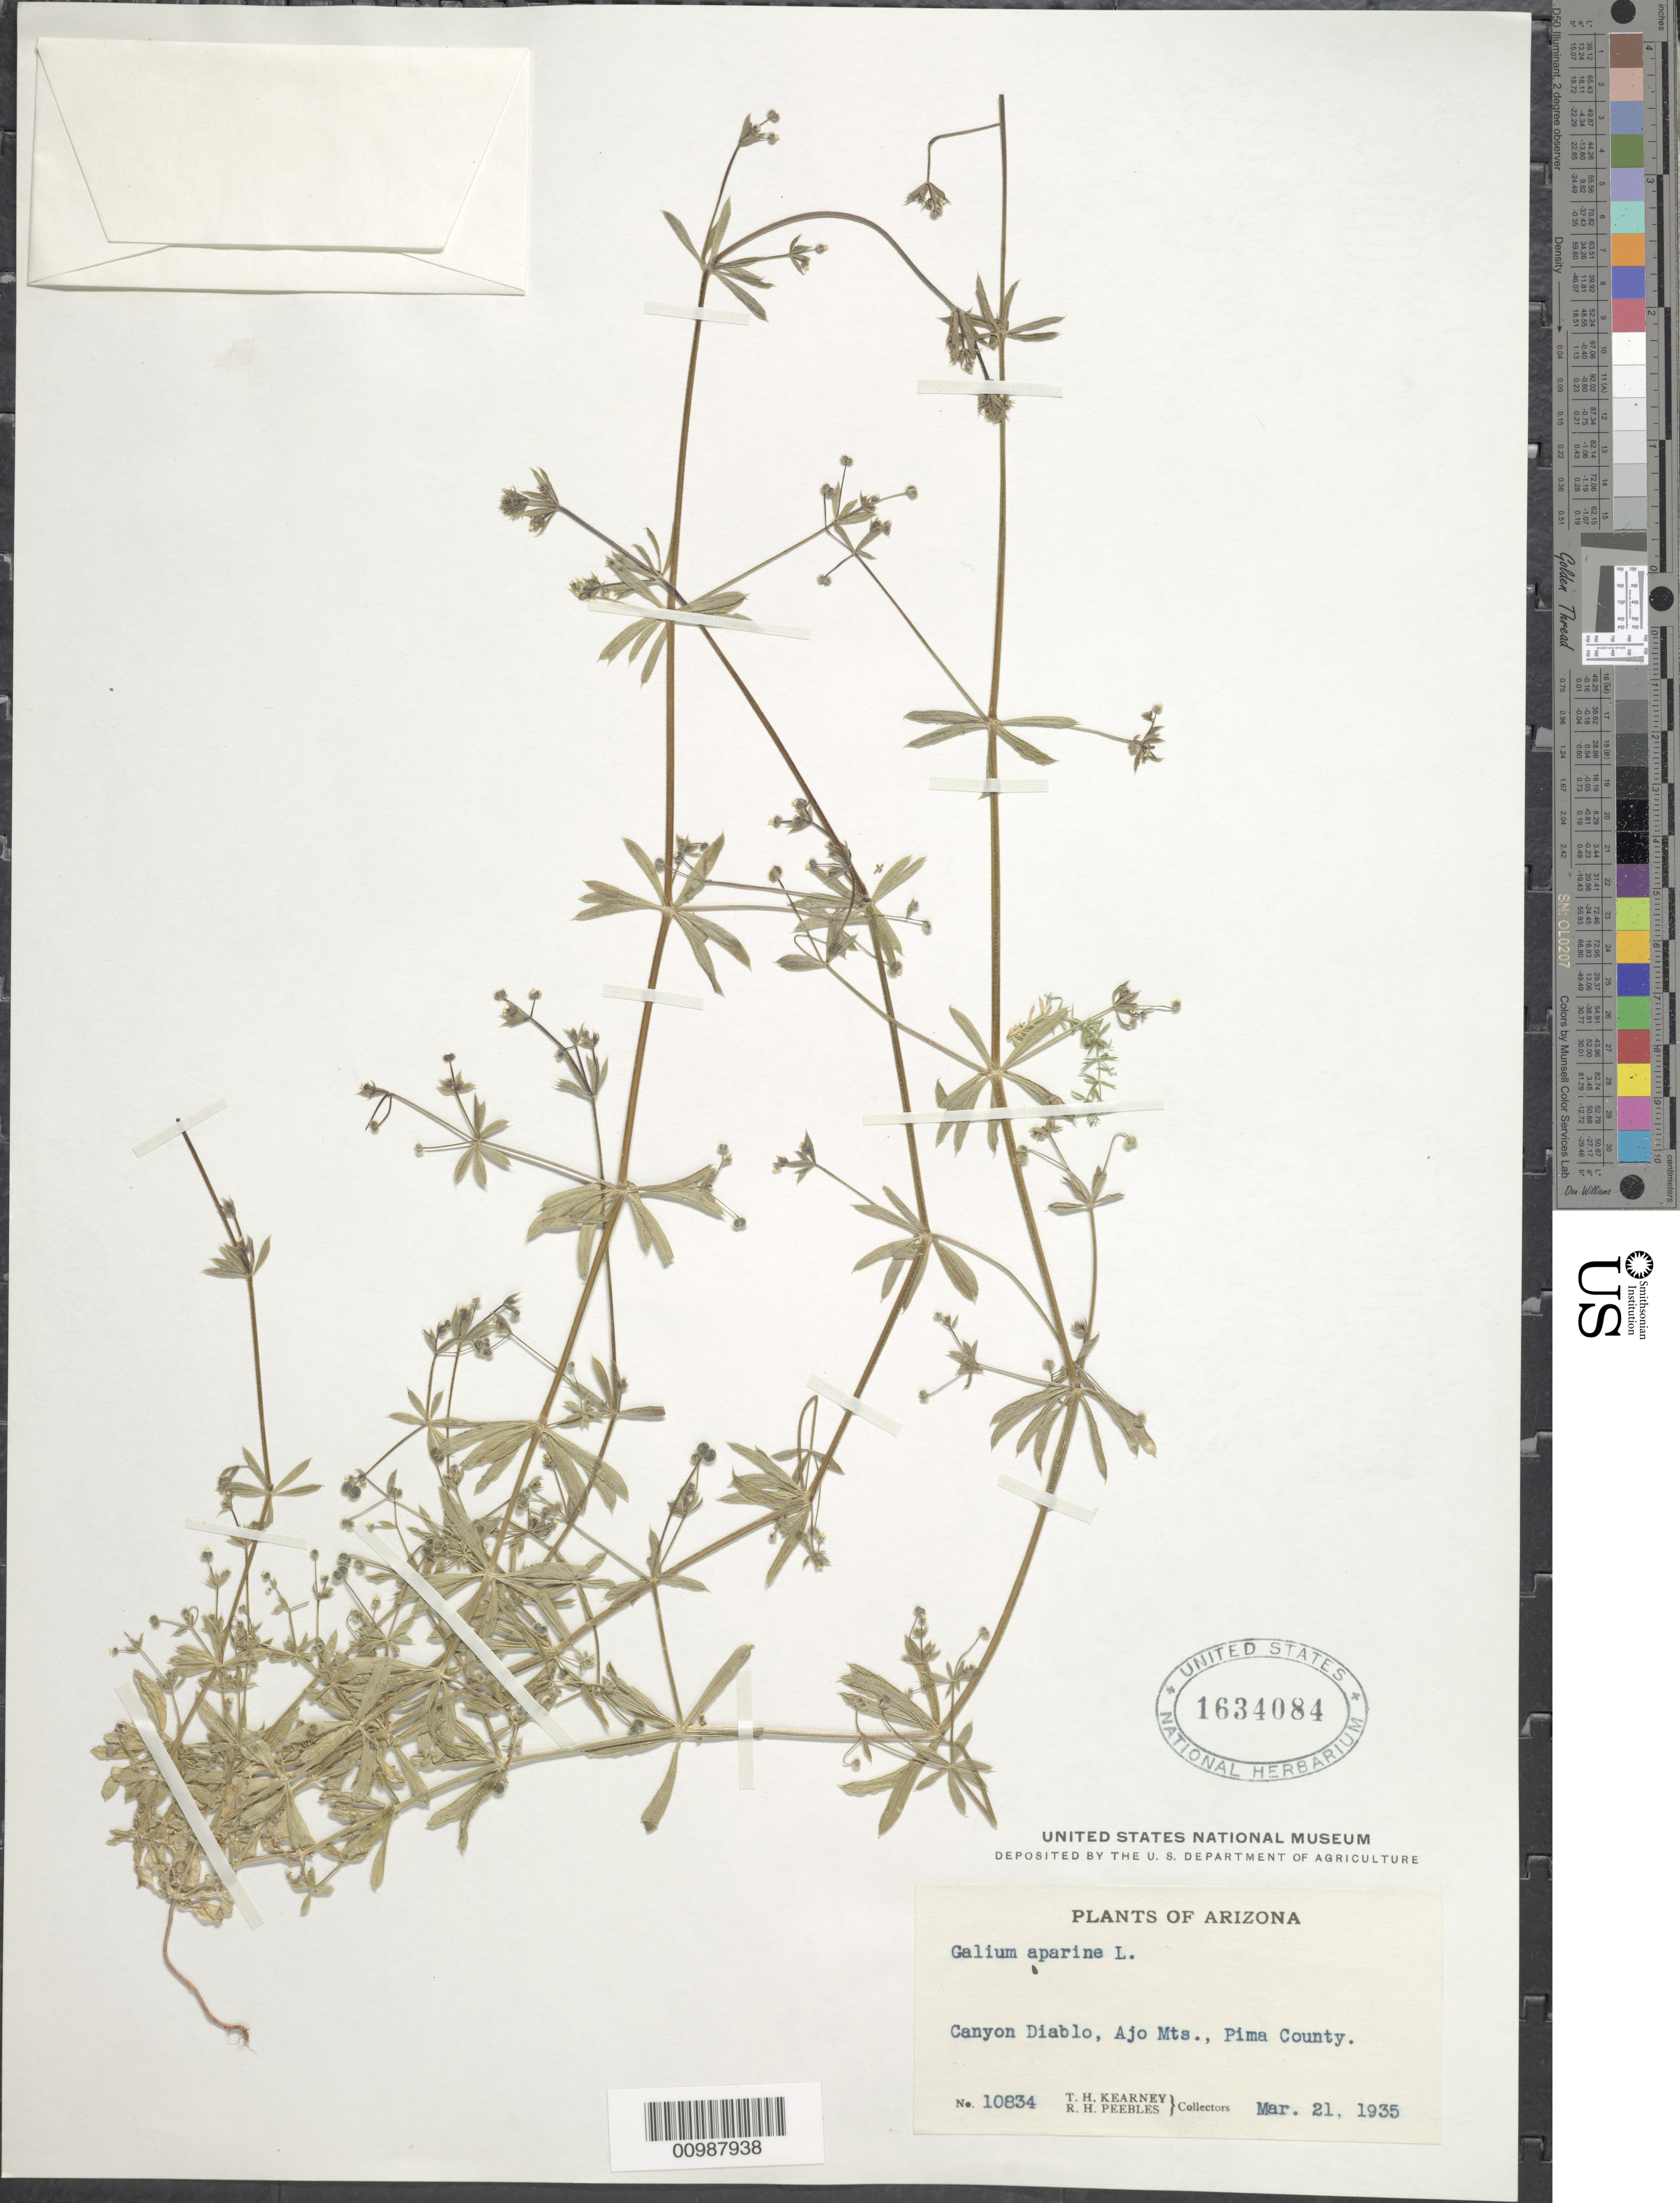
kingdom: Plantae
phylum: Tracheophyta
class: Magnoliopsida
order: Gentianales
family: Rubiaceae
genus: Galium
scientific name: Galium aparine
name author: L.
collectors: T. H. Kearney & R. H. Peebles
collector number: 10834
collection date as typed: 21 May 1935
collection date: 1935-05-21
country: United States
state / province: Arizona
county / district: Pima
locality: Canyon Diablo, Ajo Mountains.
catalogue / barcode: US 1634084